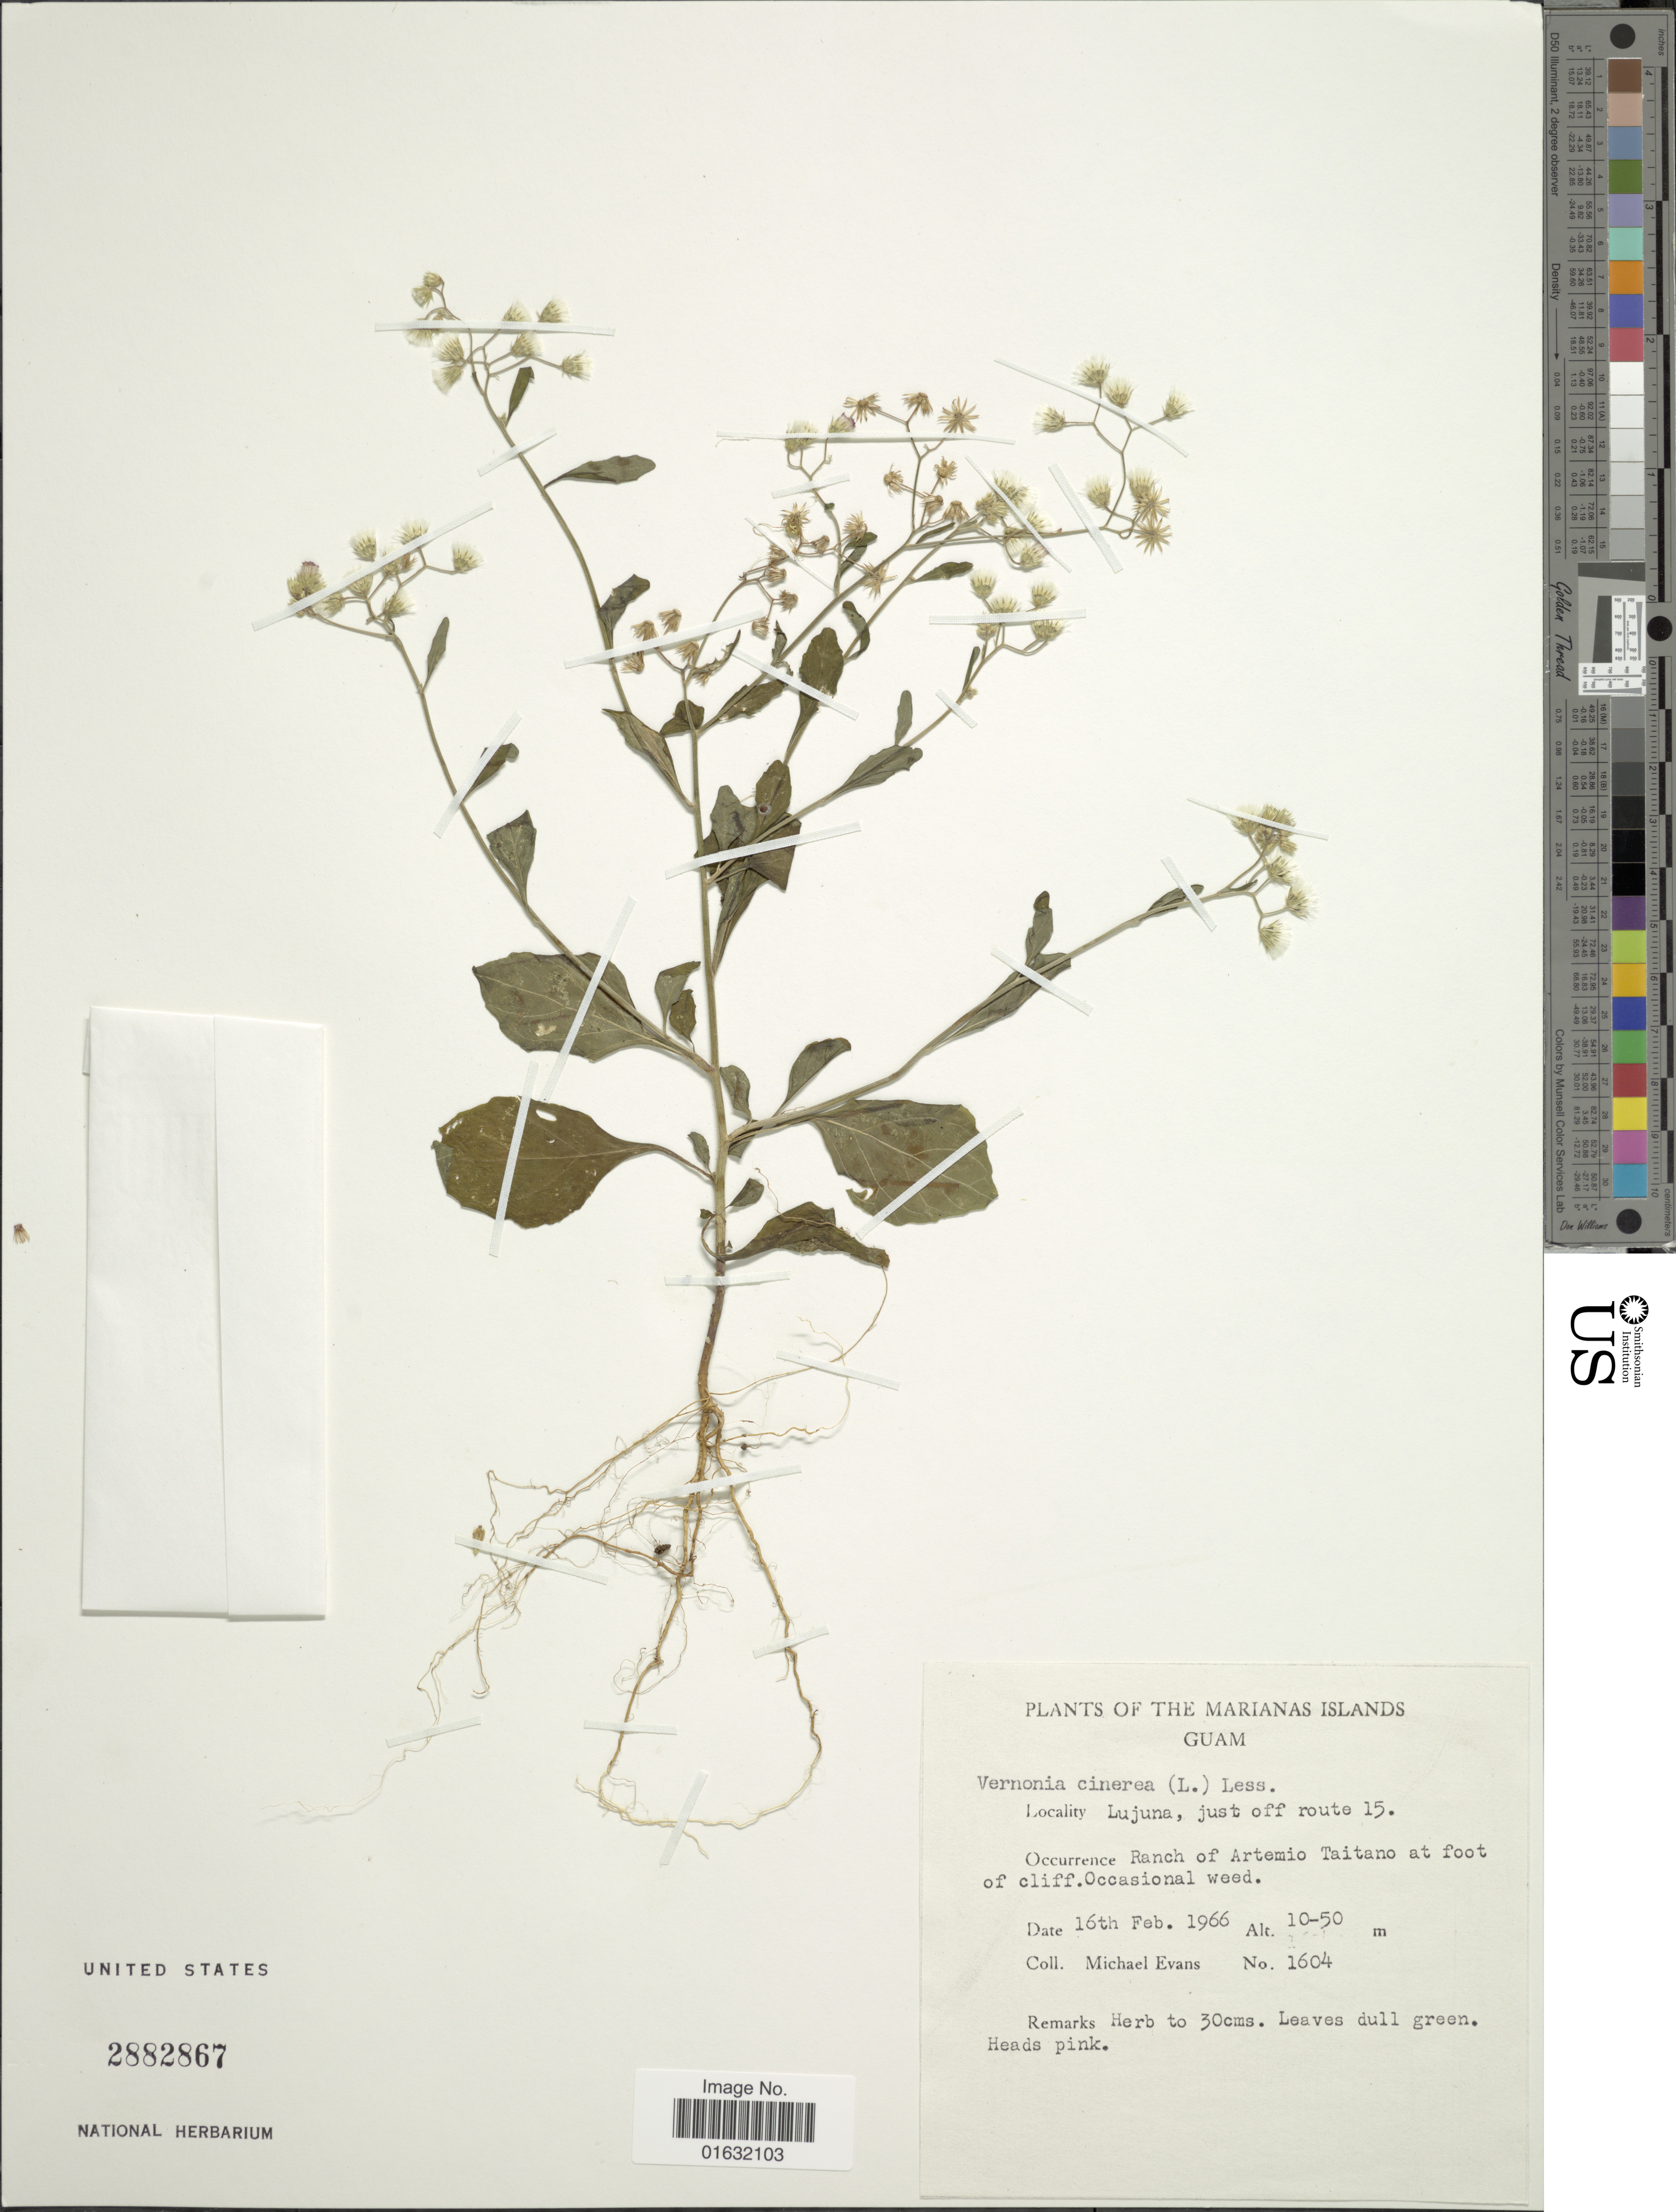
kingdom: Plantae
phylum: Tracheophyta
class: Magnoliopsida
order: Asterales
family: Asteraceae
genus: Cyanthillium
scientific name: Cyanthillium cinereum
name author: (L.) H. Rob.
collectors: M. Evans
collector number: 1604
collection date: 1966-02-16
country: Guam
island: Guam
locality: The Marianas Islands, Guam, Lujuna, just off route 15.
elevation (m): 10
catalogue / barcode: US 2882867